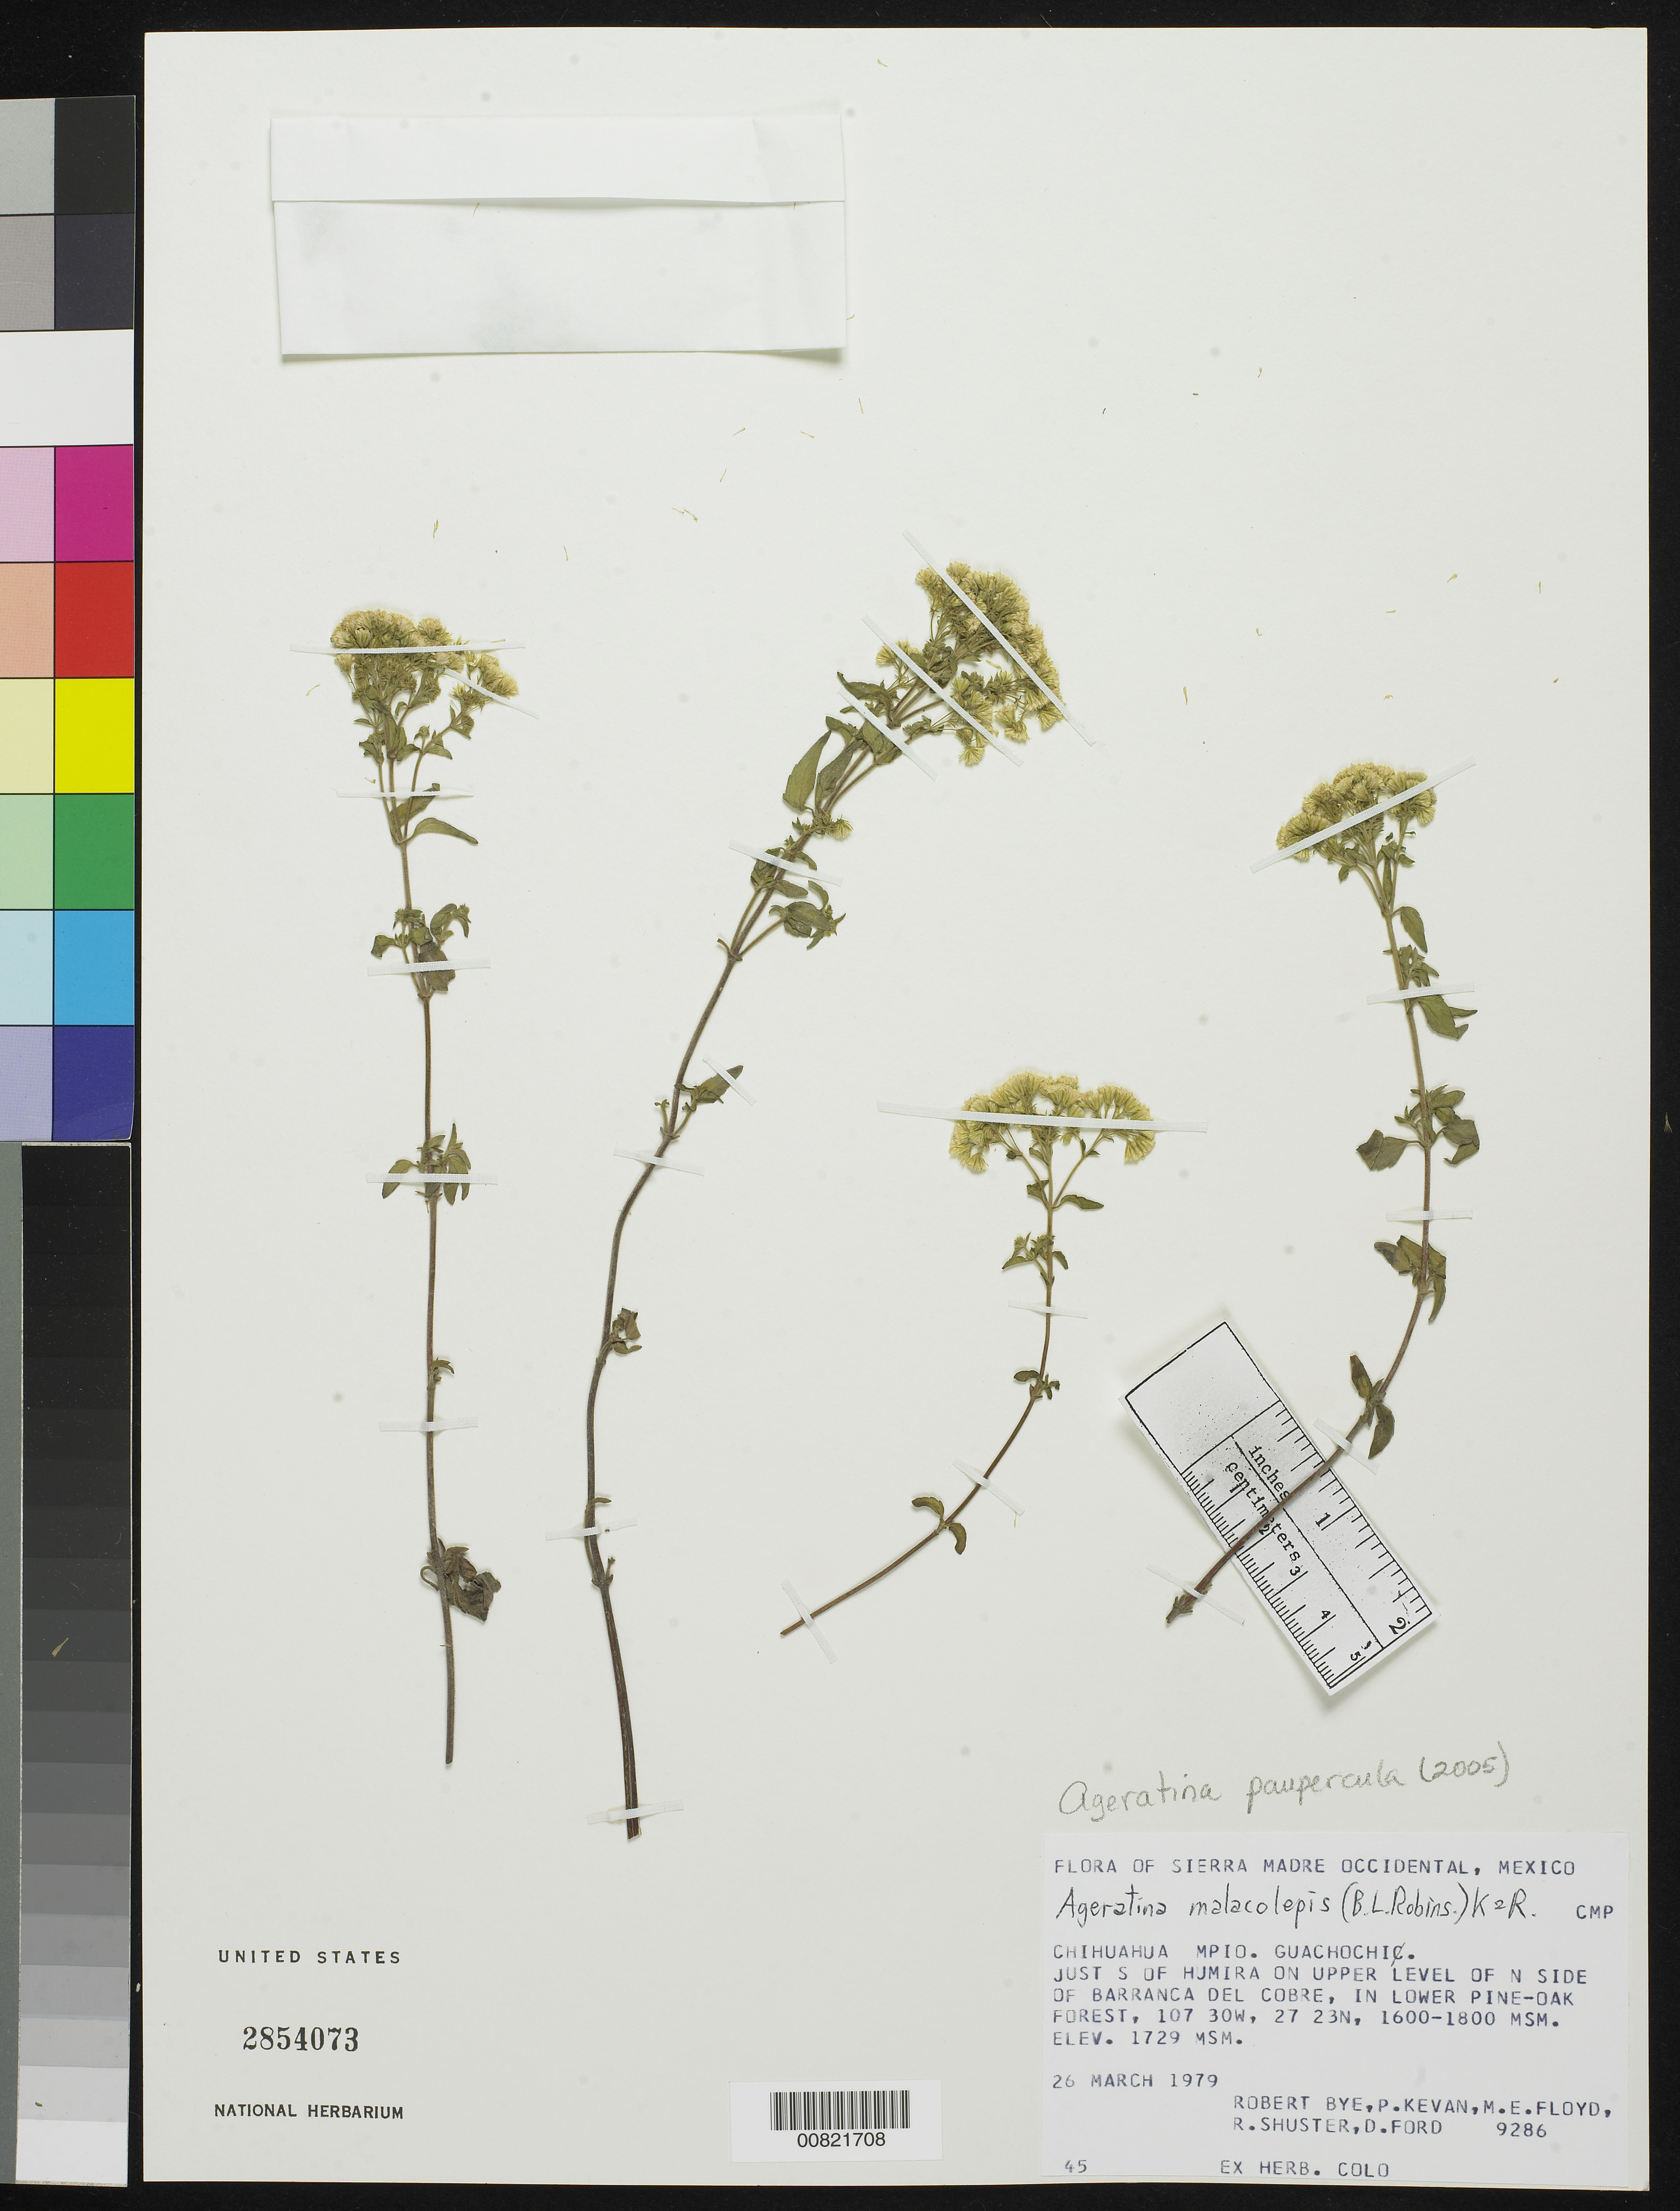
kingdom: Plantae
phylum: Tracheophyta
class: Magnoliopsida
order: Asterales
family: Asteraceae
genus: Ageratina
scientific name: Ageratina paupercula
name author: (A. Gray) R.M. King & H. Rob.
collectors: R. A. Bye, Kevan, P., Floyd, M. E., Shuster, R. & D. Ford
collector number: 9286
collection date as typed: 26 Mar 1979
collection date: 1979-03-26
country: Mexico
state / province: Chihuahua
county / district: Guachochi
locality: Just S of Humira on upper level of N side of Barranca del Cobre, Municipio de Guachochi, Chihuahua.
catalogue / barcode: US 2854073